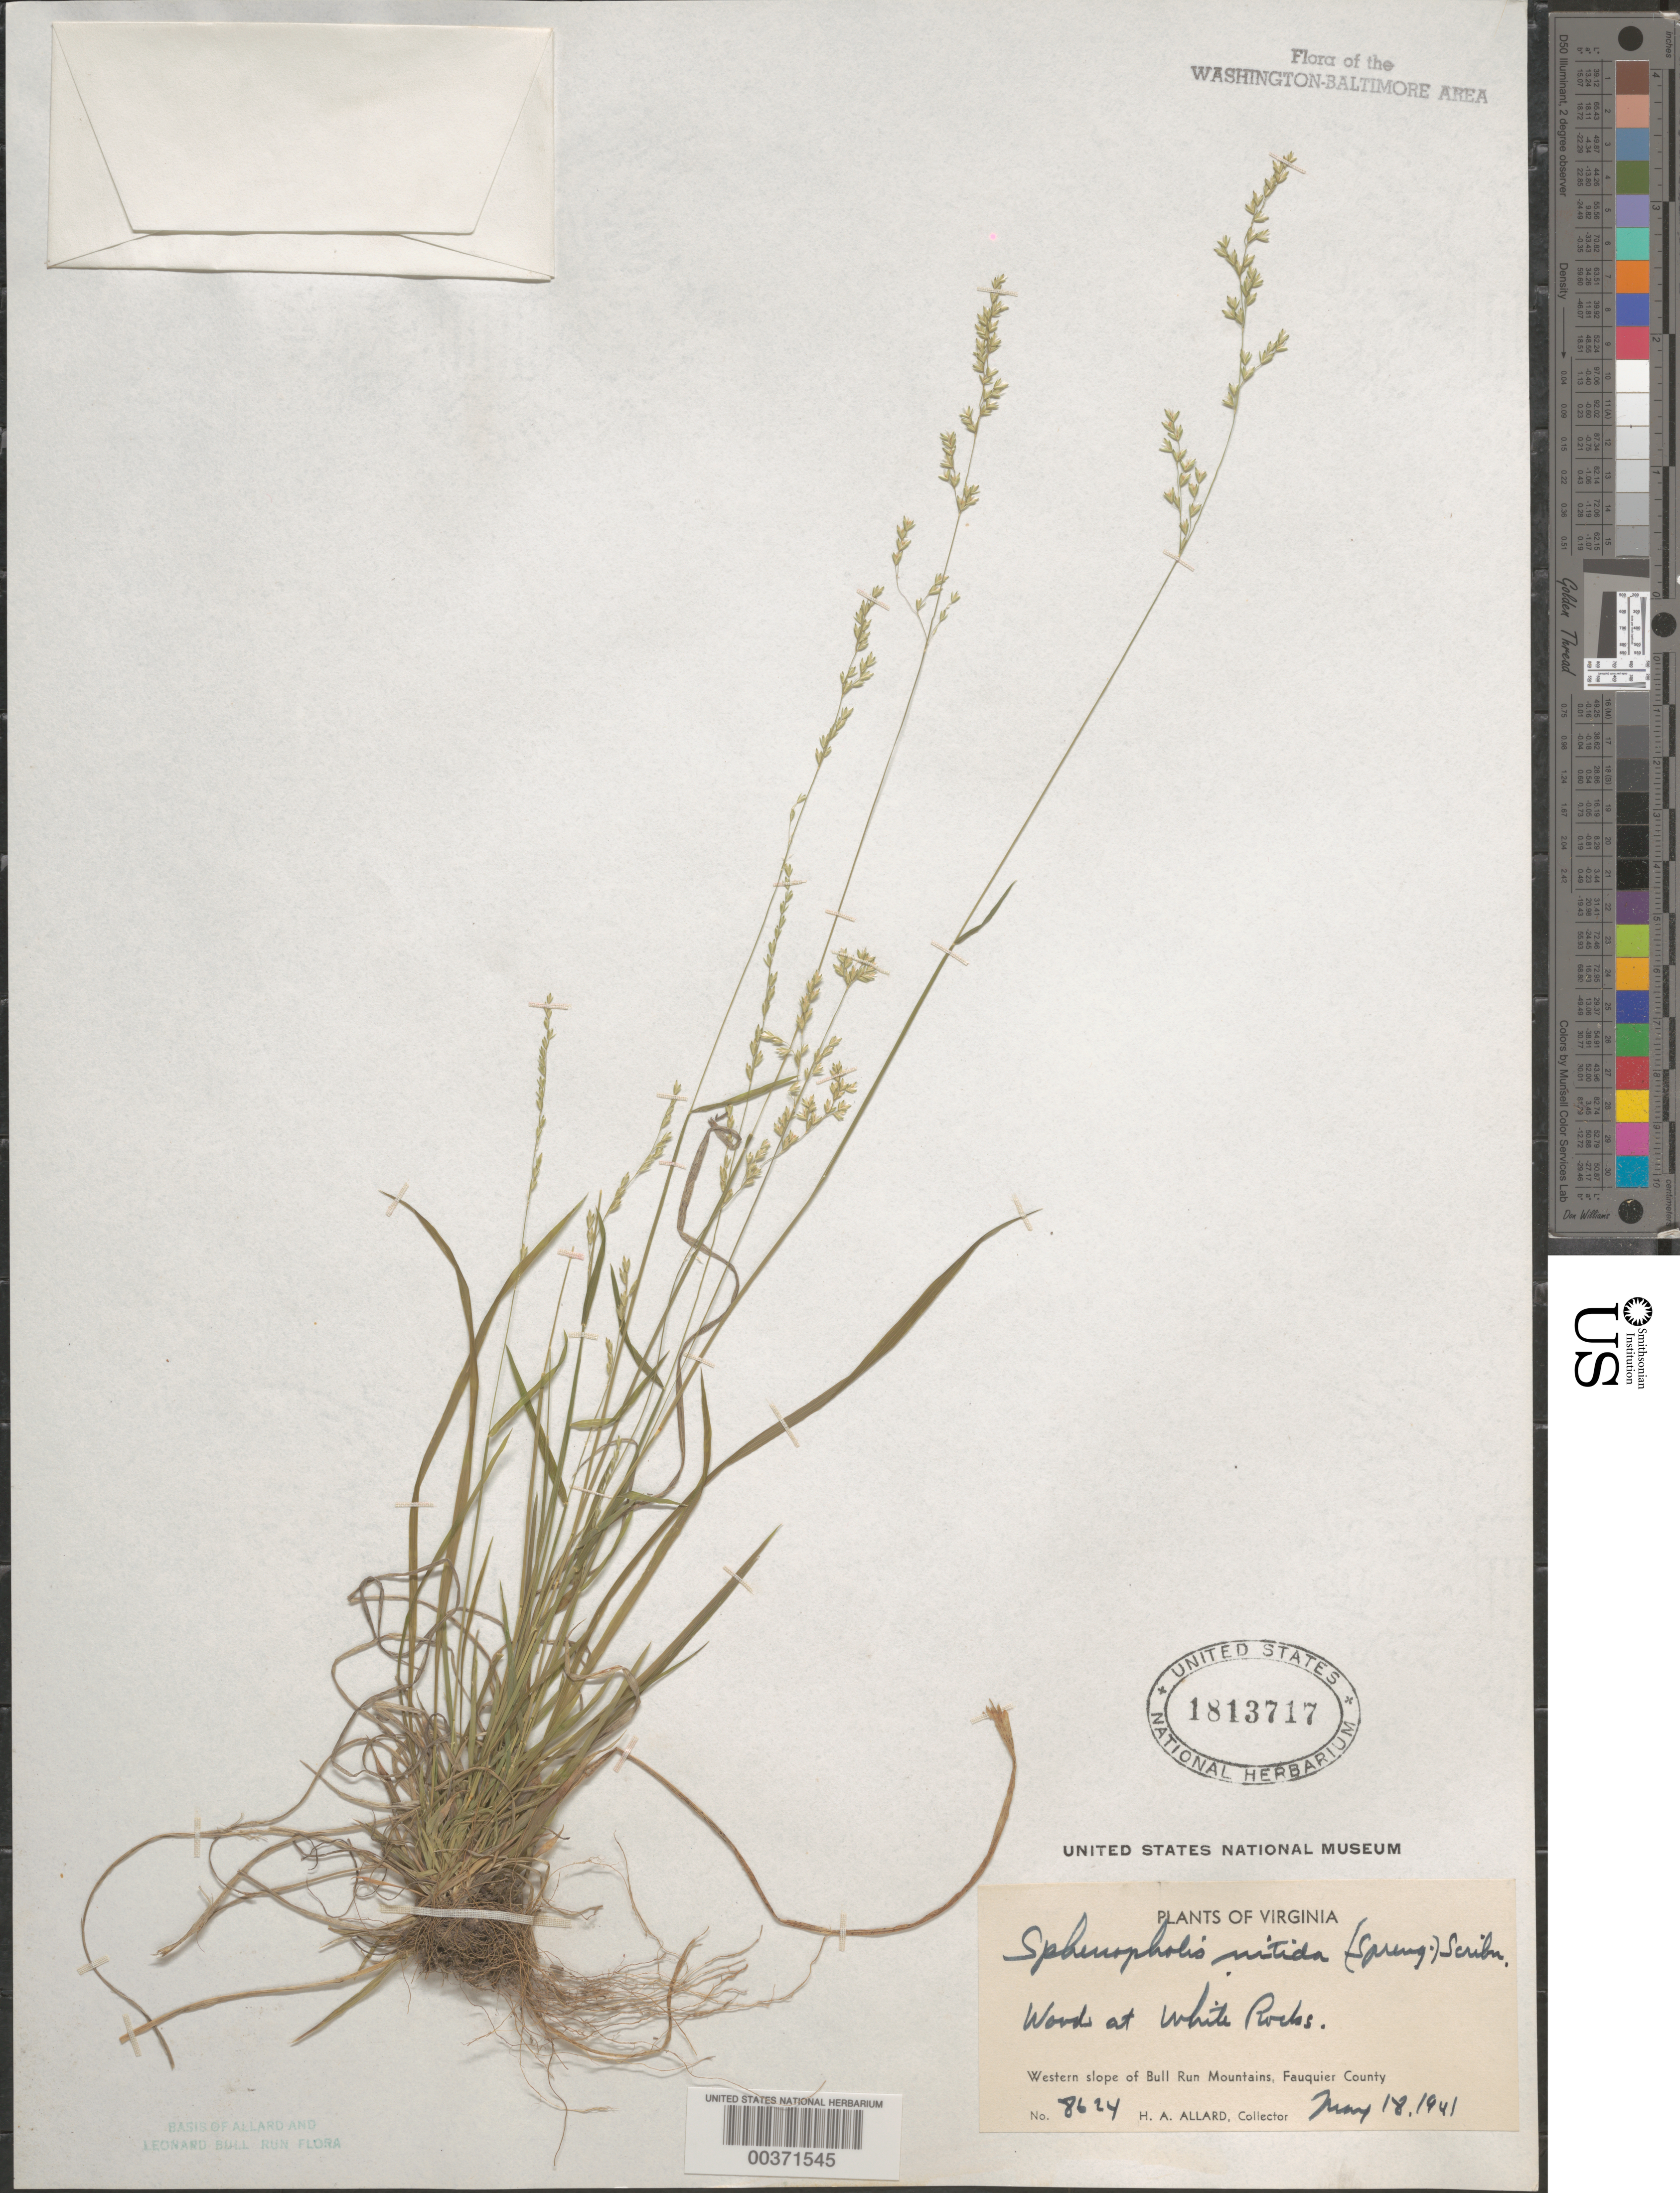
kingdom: Plantae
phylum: Tracheophyta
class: Liliopsida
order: Poales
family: Poaceae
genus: Sphenopholis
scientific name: Sphenopholis nitida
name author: (Biehler) Scribn.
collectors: H. A. Allard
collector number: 8624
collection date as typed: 18 May 1941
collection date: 1941-05-18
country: United States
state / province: Virginia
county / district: Fauquier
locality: White Rocks vicinity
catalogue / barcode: US 1813717